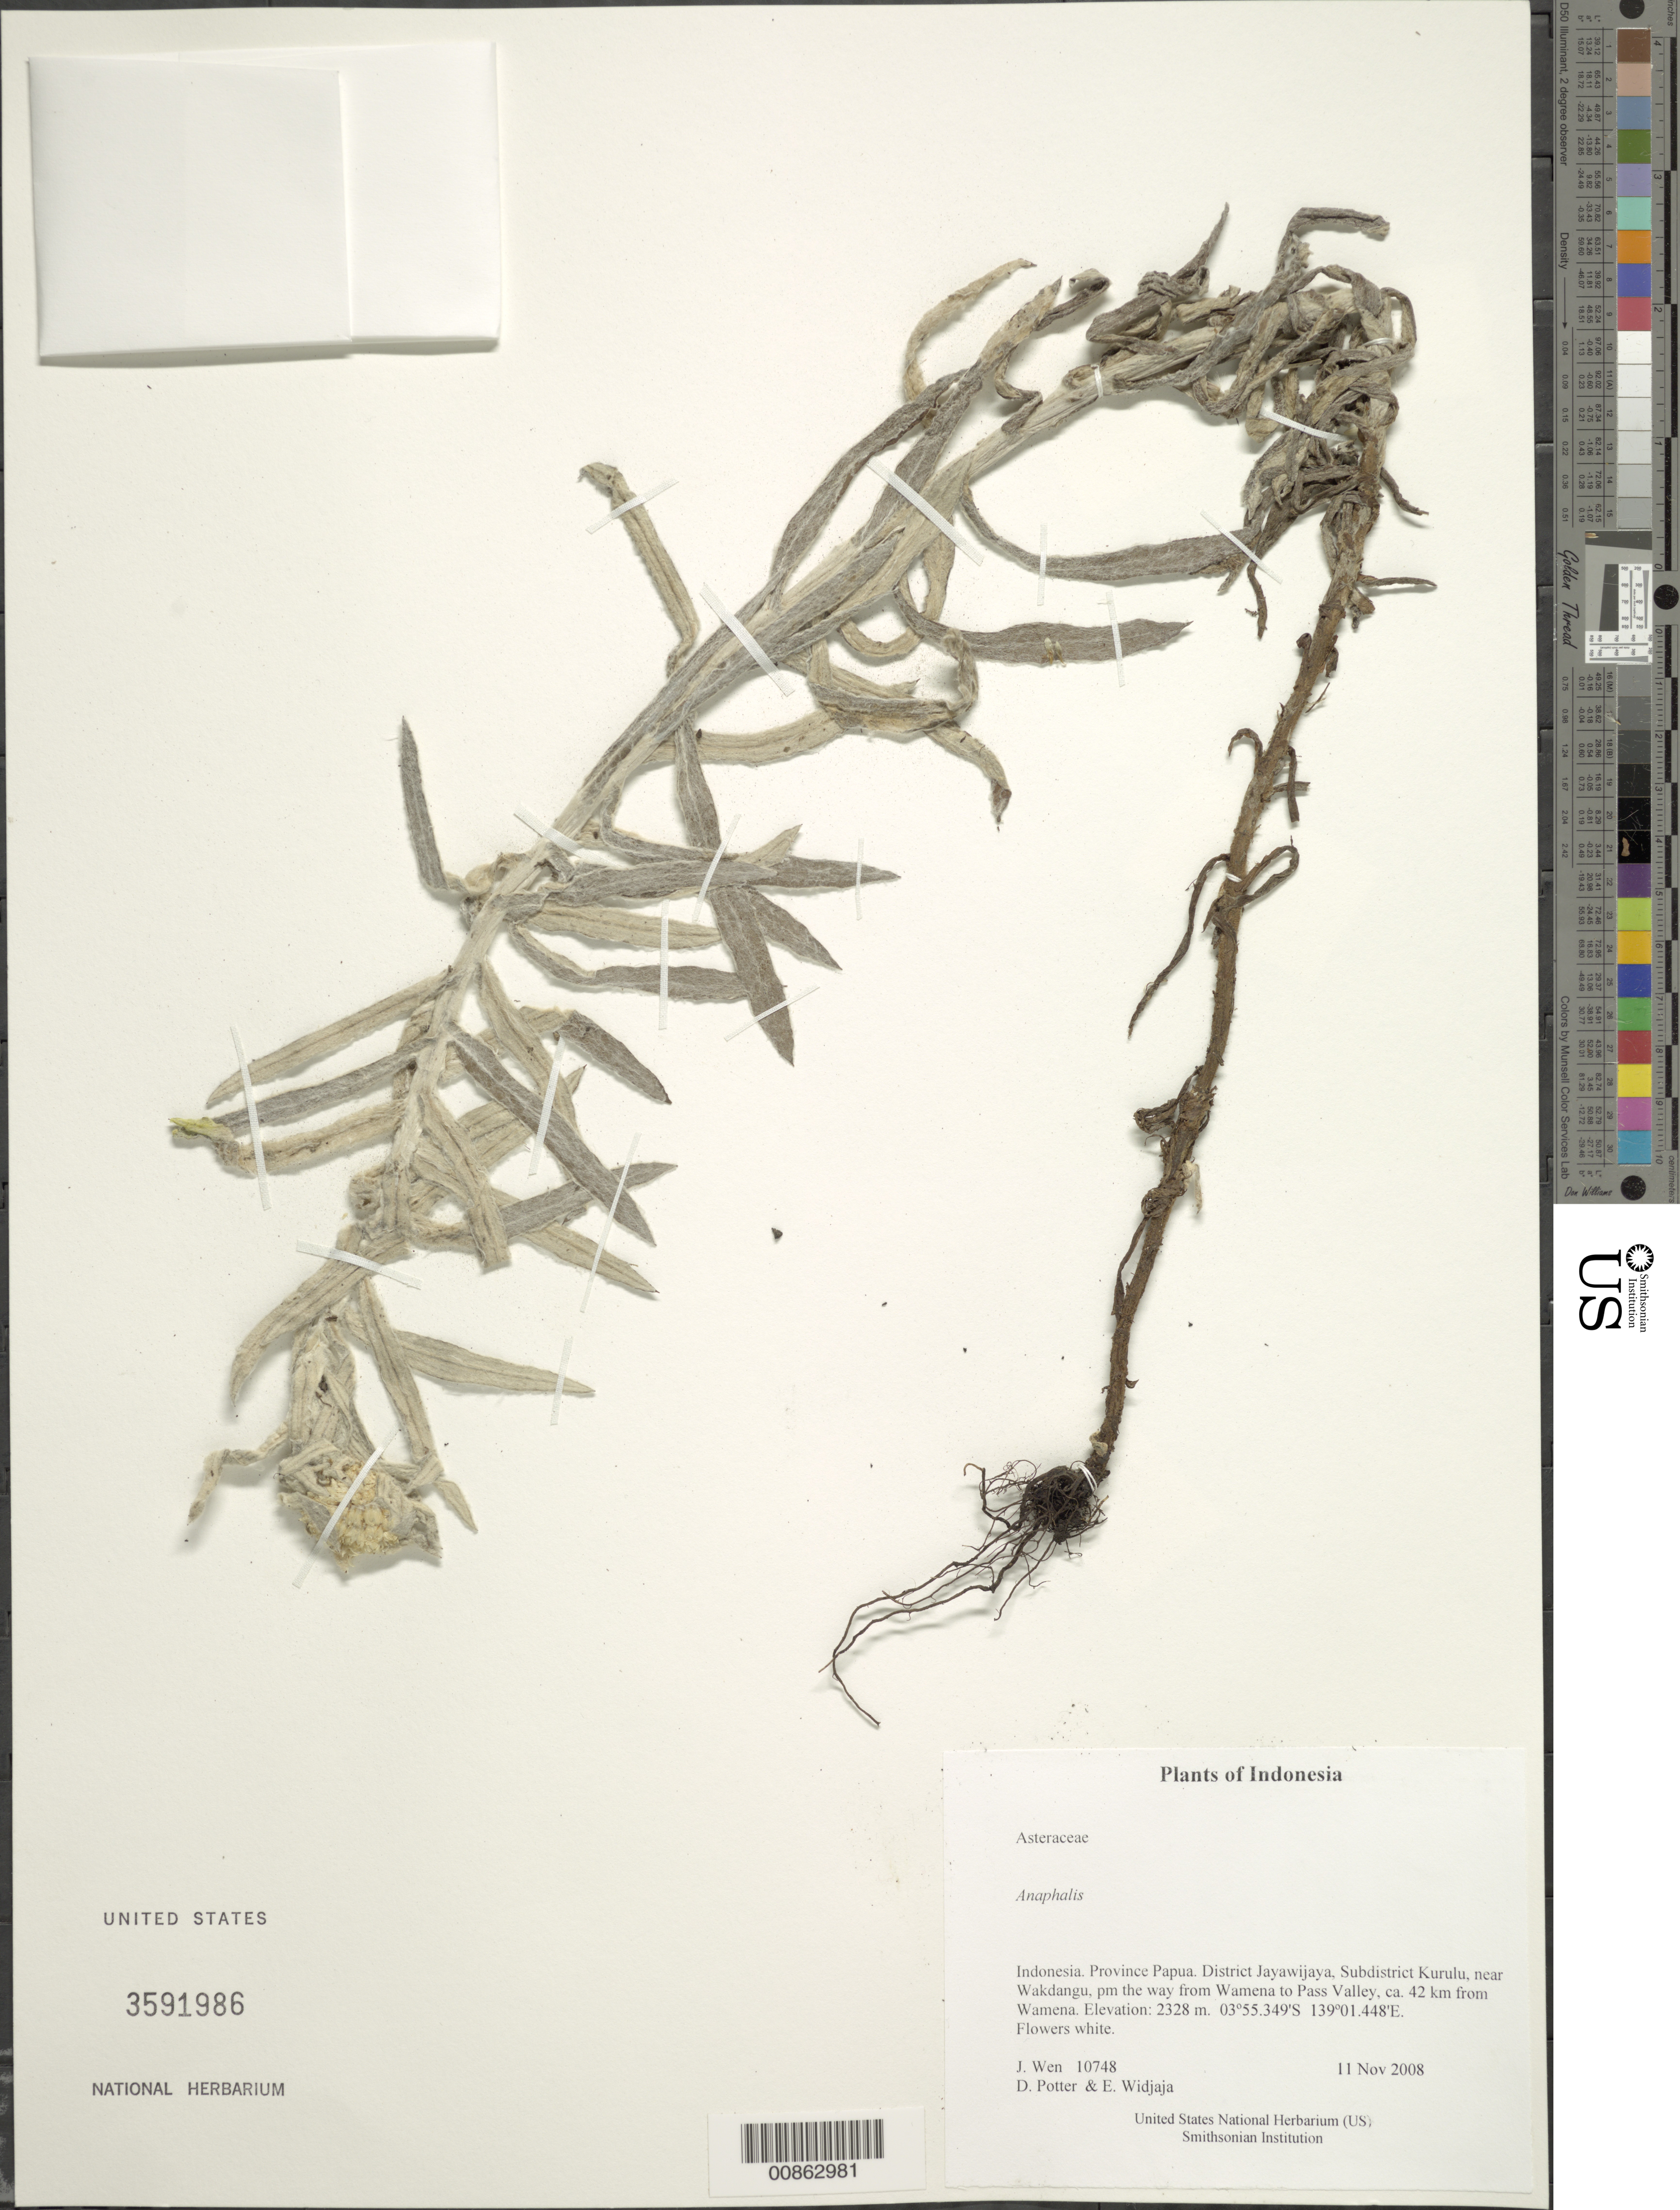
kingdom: Plantae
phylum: Tracheophyta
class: Magnoliopsida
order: Asterales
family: Asteraceae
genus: Anaphalis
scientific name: Anaphalis virgata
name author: Thomson ex C.B. Clarke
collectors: J. Wen, D. Potter & E. A. Widjaja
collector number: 10748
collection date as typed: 11 Nov 2008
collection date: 2008-11-11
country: Indonesia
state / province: Papua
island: New Guinea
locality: District Jayawijaya, Subdistrict Kurulu, near Wakdangu, pm the way from Wamena to Pass Valley, ca. 42 km from Wamena. Irian Barat.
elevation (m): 2328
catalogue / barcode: US 3591986